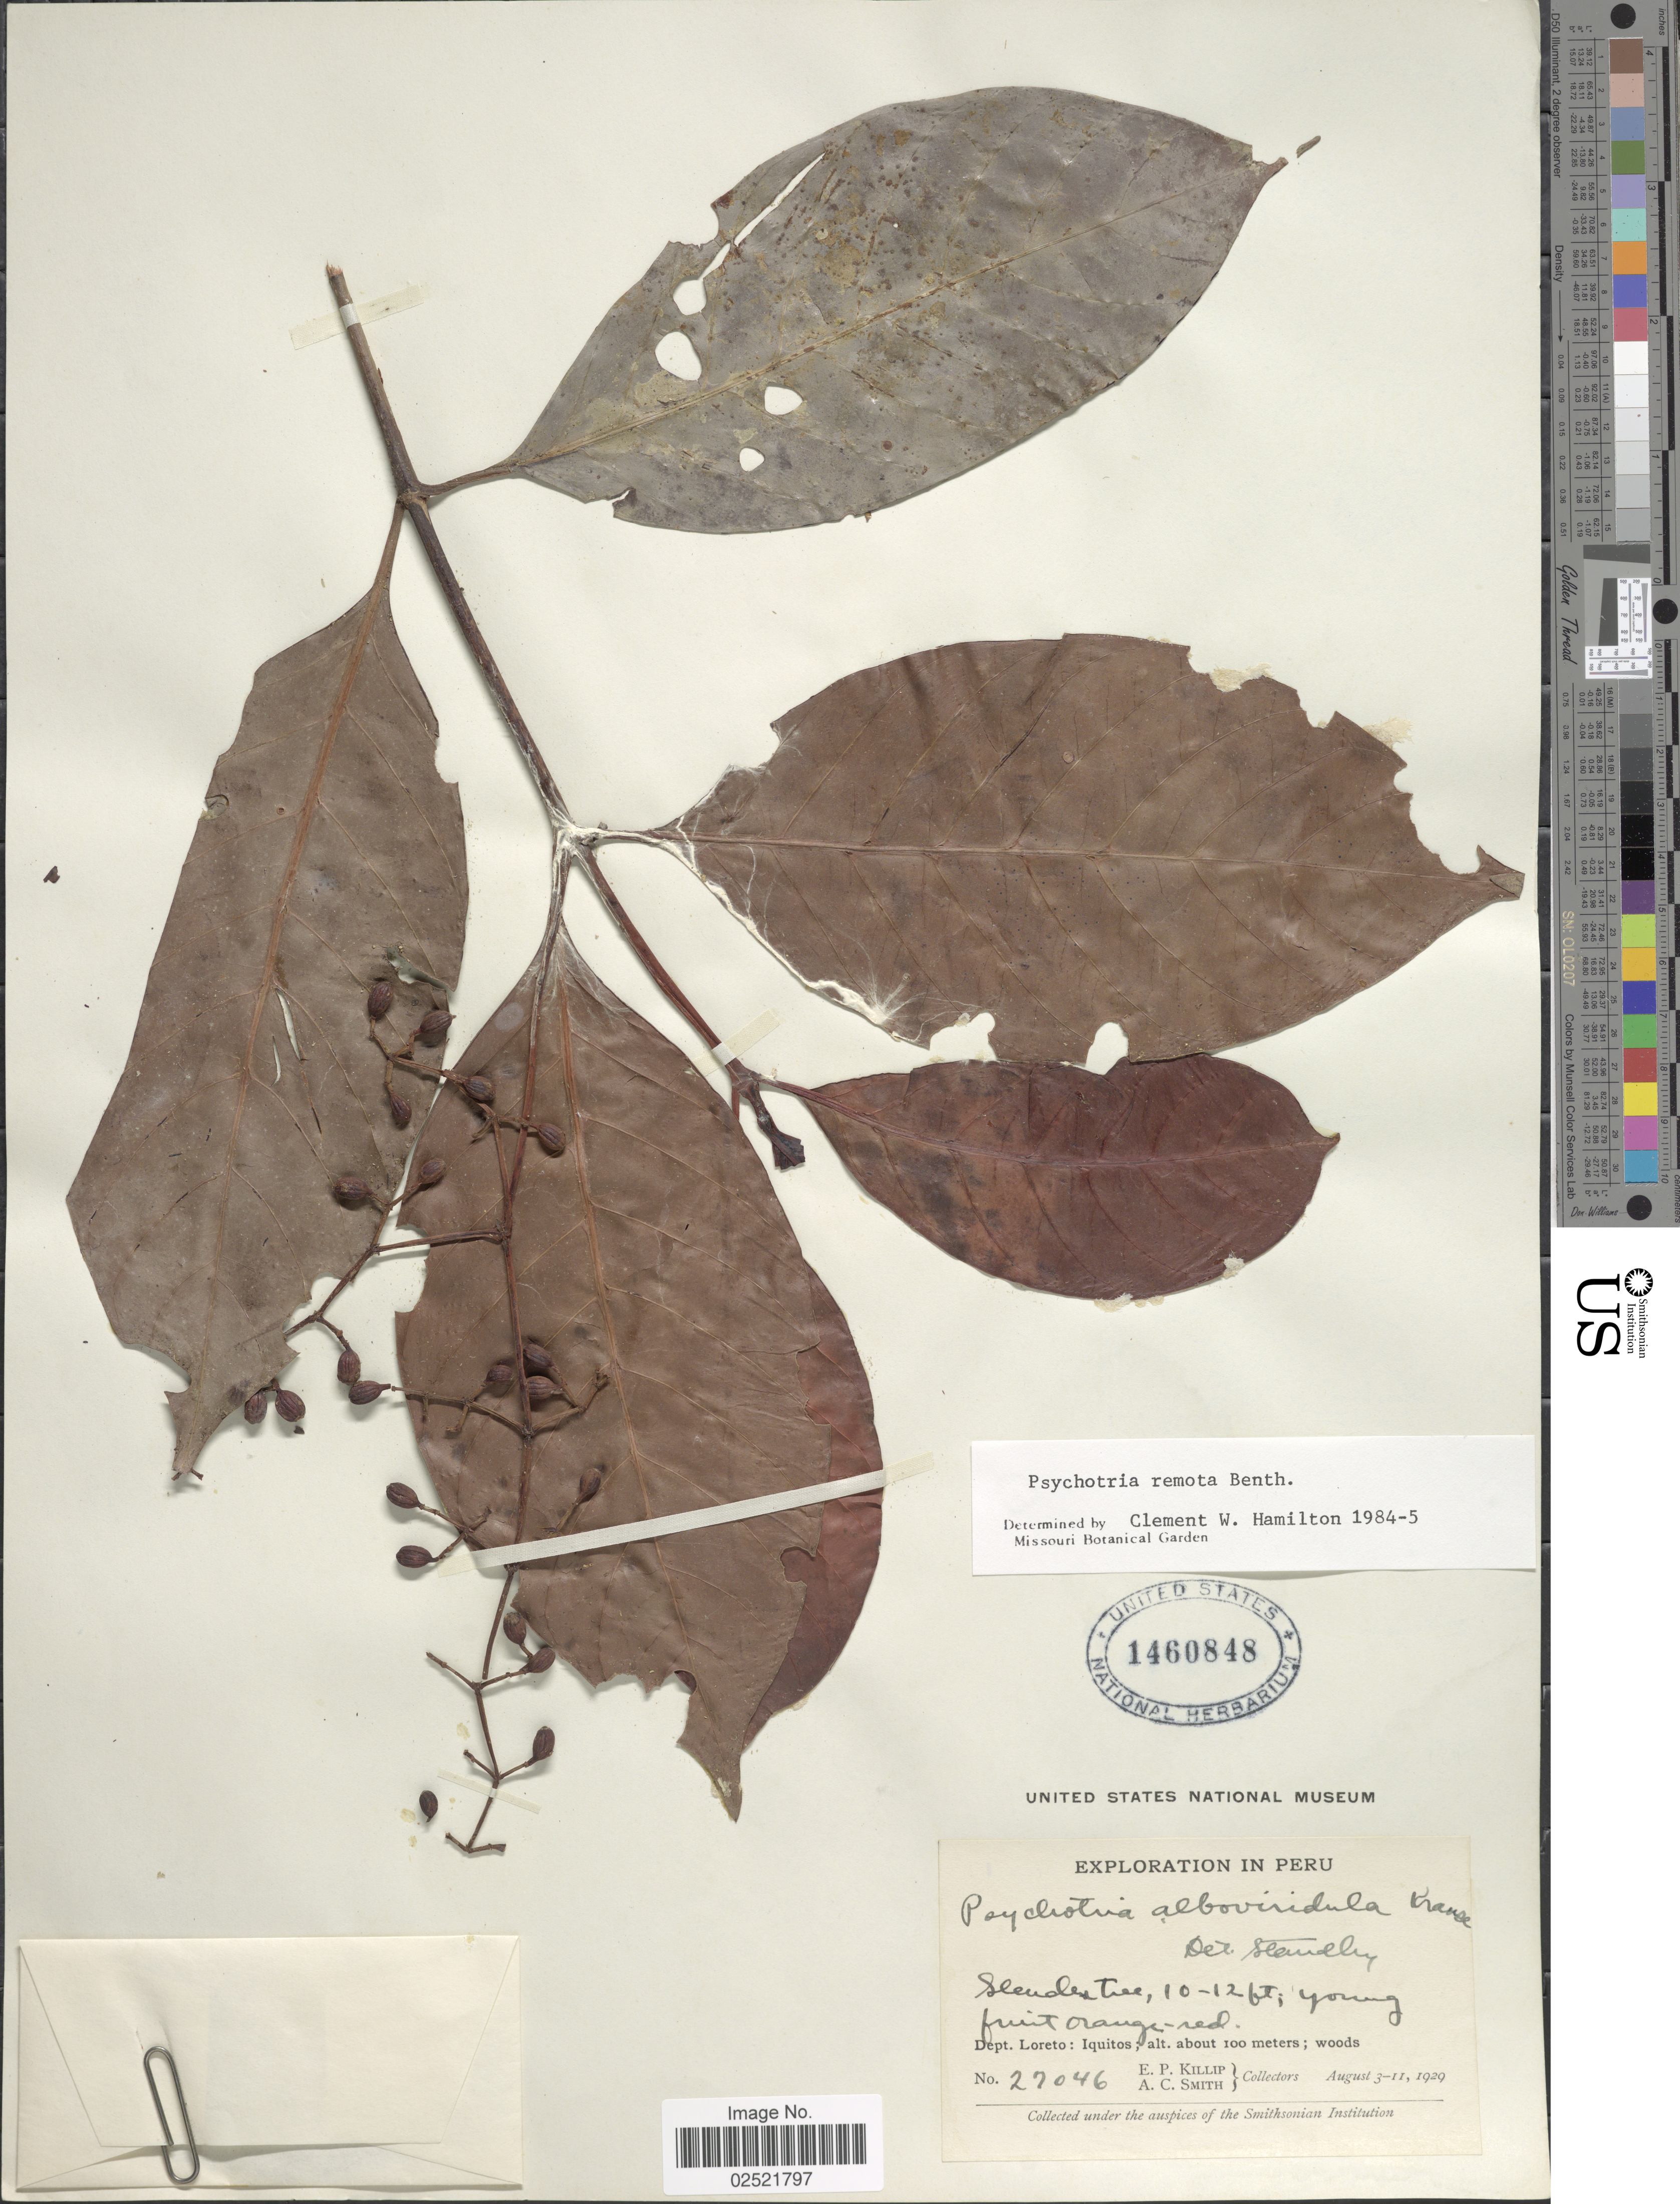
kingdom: Plantae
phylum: Tracheophyta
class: Magnoliopsida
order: Gentianales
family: Rubiaceae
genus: Psychotria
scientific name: Psychotria remota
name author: Benth.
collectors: E. P. Killip & A. C. Smith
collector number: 27046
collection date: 1929-08-03/1929-08-11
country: Peru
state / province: Loreto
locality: Iquitos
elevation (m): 100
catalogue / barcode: US 1460848